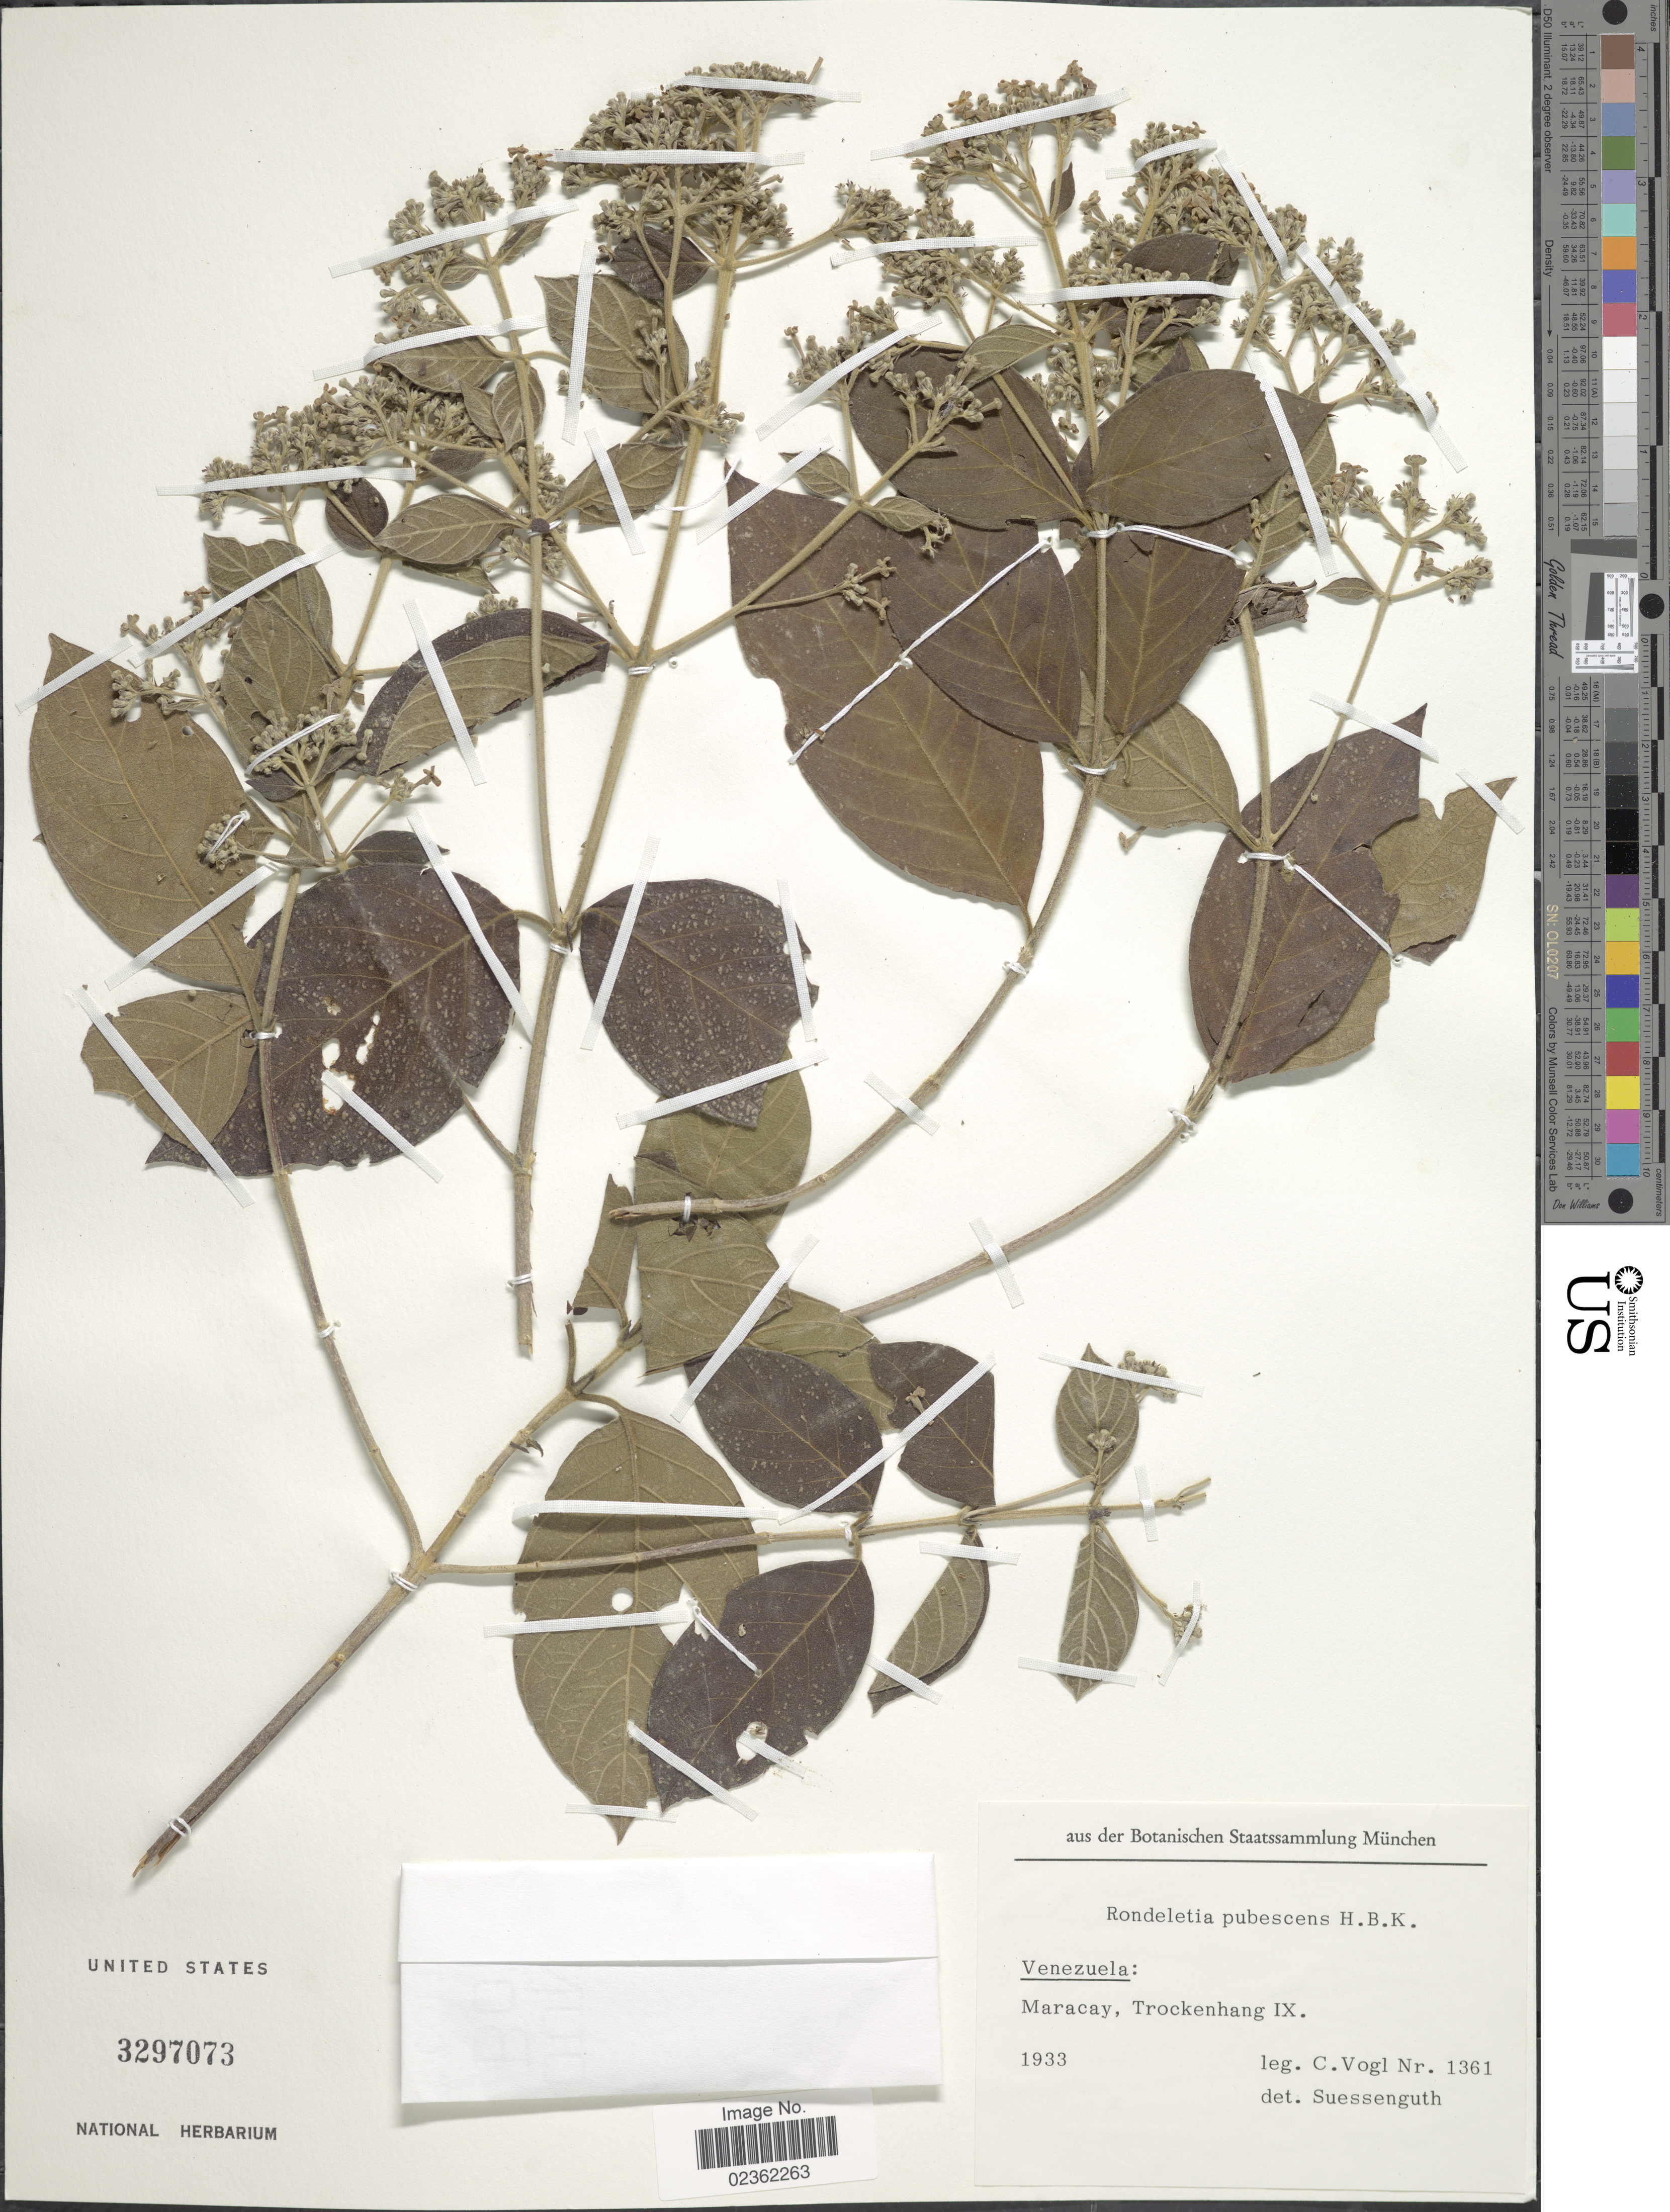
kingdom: Plantae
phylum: Tracheophyta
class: Magnoliopsida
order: Gentianales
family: Rubiaceae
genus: Rondeletia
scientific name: Rondeletia pubescens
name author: Kunth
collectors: C. Vogl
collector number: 1361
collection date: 1933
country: Venezuela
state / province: Aragua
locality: Maracay, Trockenhang IX.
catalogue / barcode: US 3297073